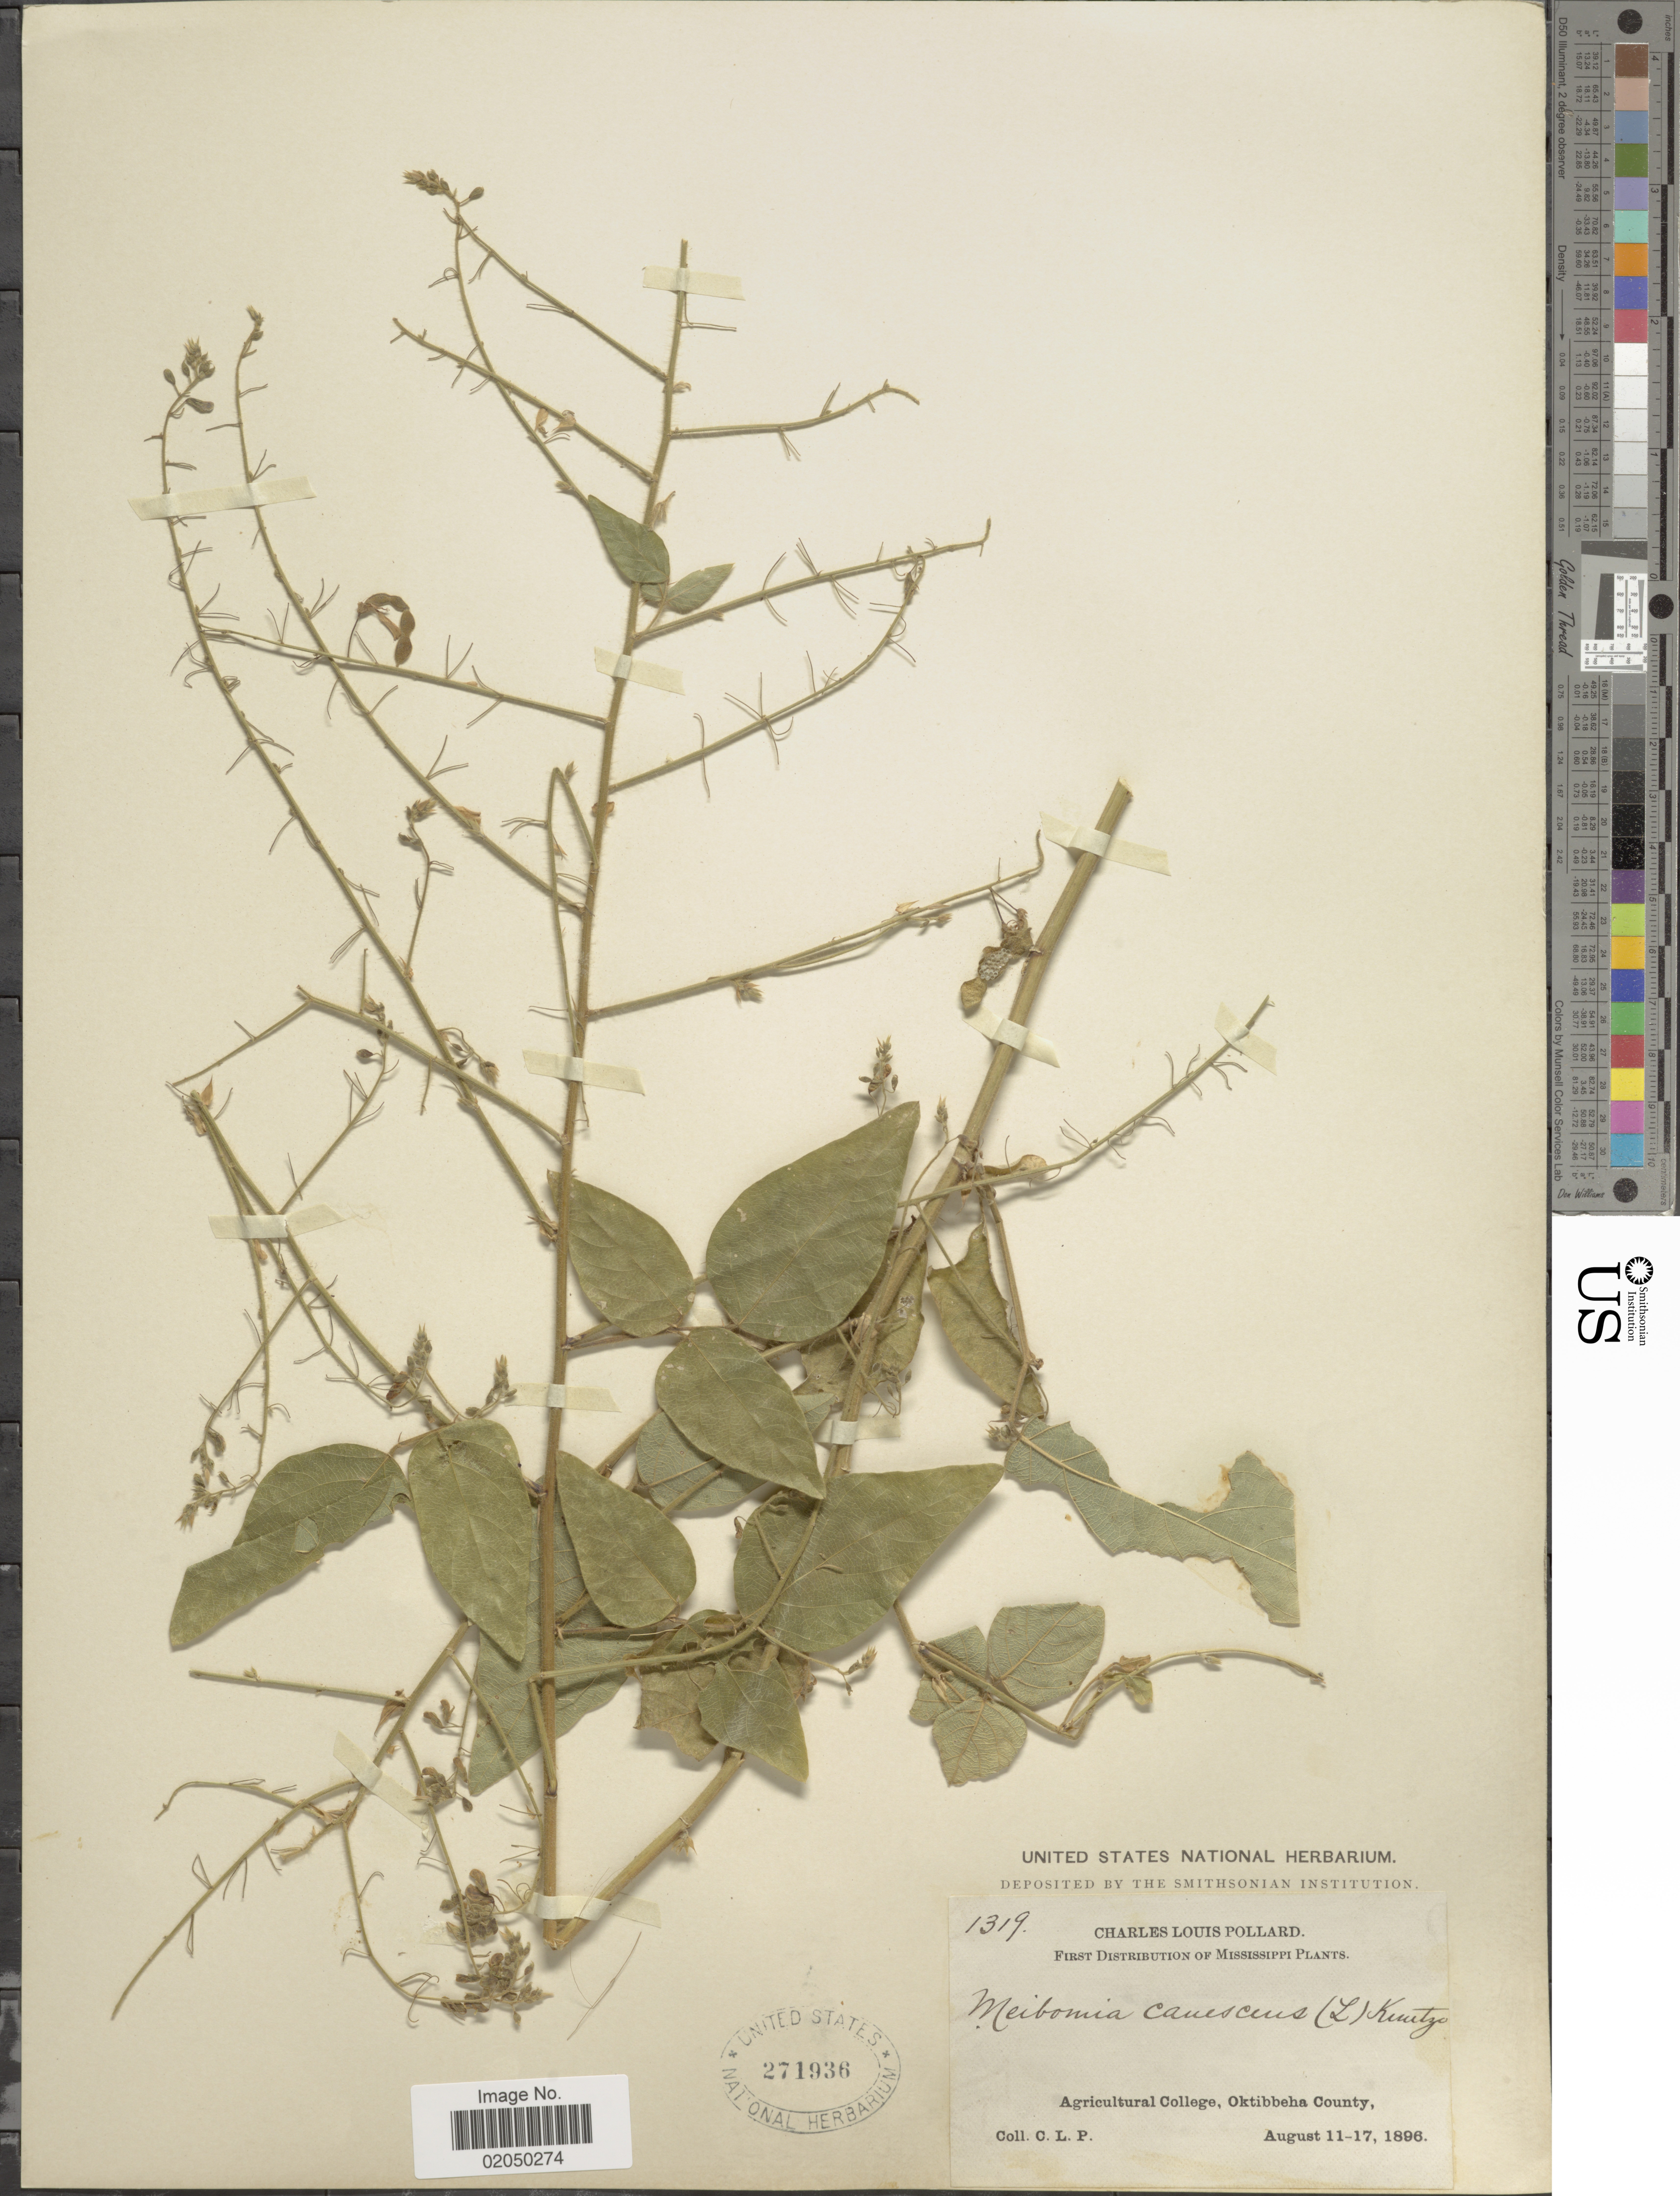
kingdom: Plantae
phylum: Tracheophyta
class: Magnoliopsida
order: Fabales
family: Fabaceae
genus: Desmodium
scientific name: Desmodium canescens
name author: (L.) DC.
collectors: C. L. Pollard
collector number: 1319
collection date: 1896-08-11/1896-08-17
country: United States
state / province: Mississippi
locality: Agricultural College, Oktibbeha County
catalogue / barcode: US 271936